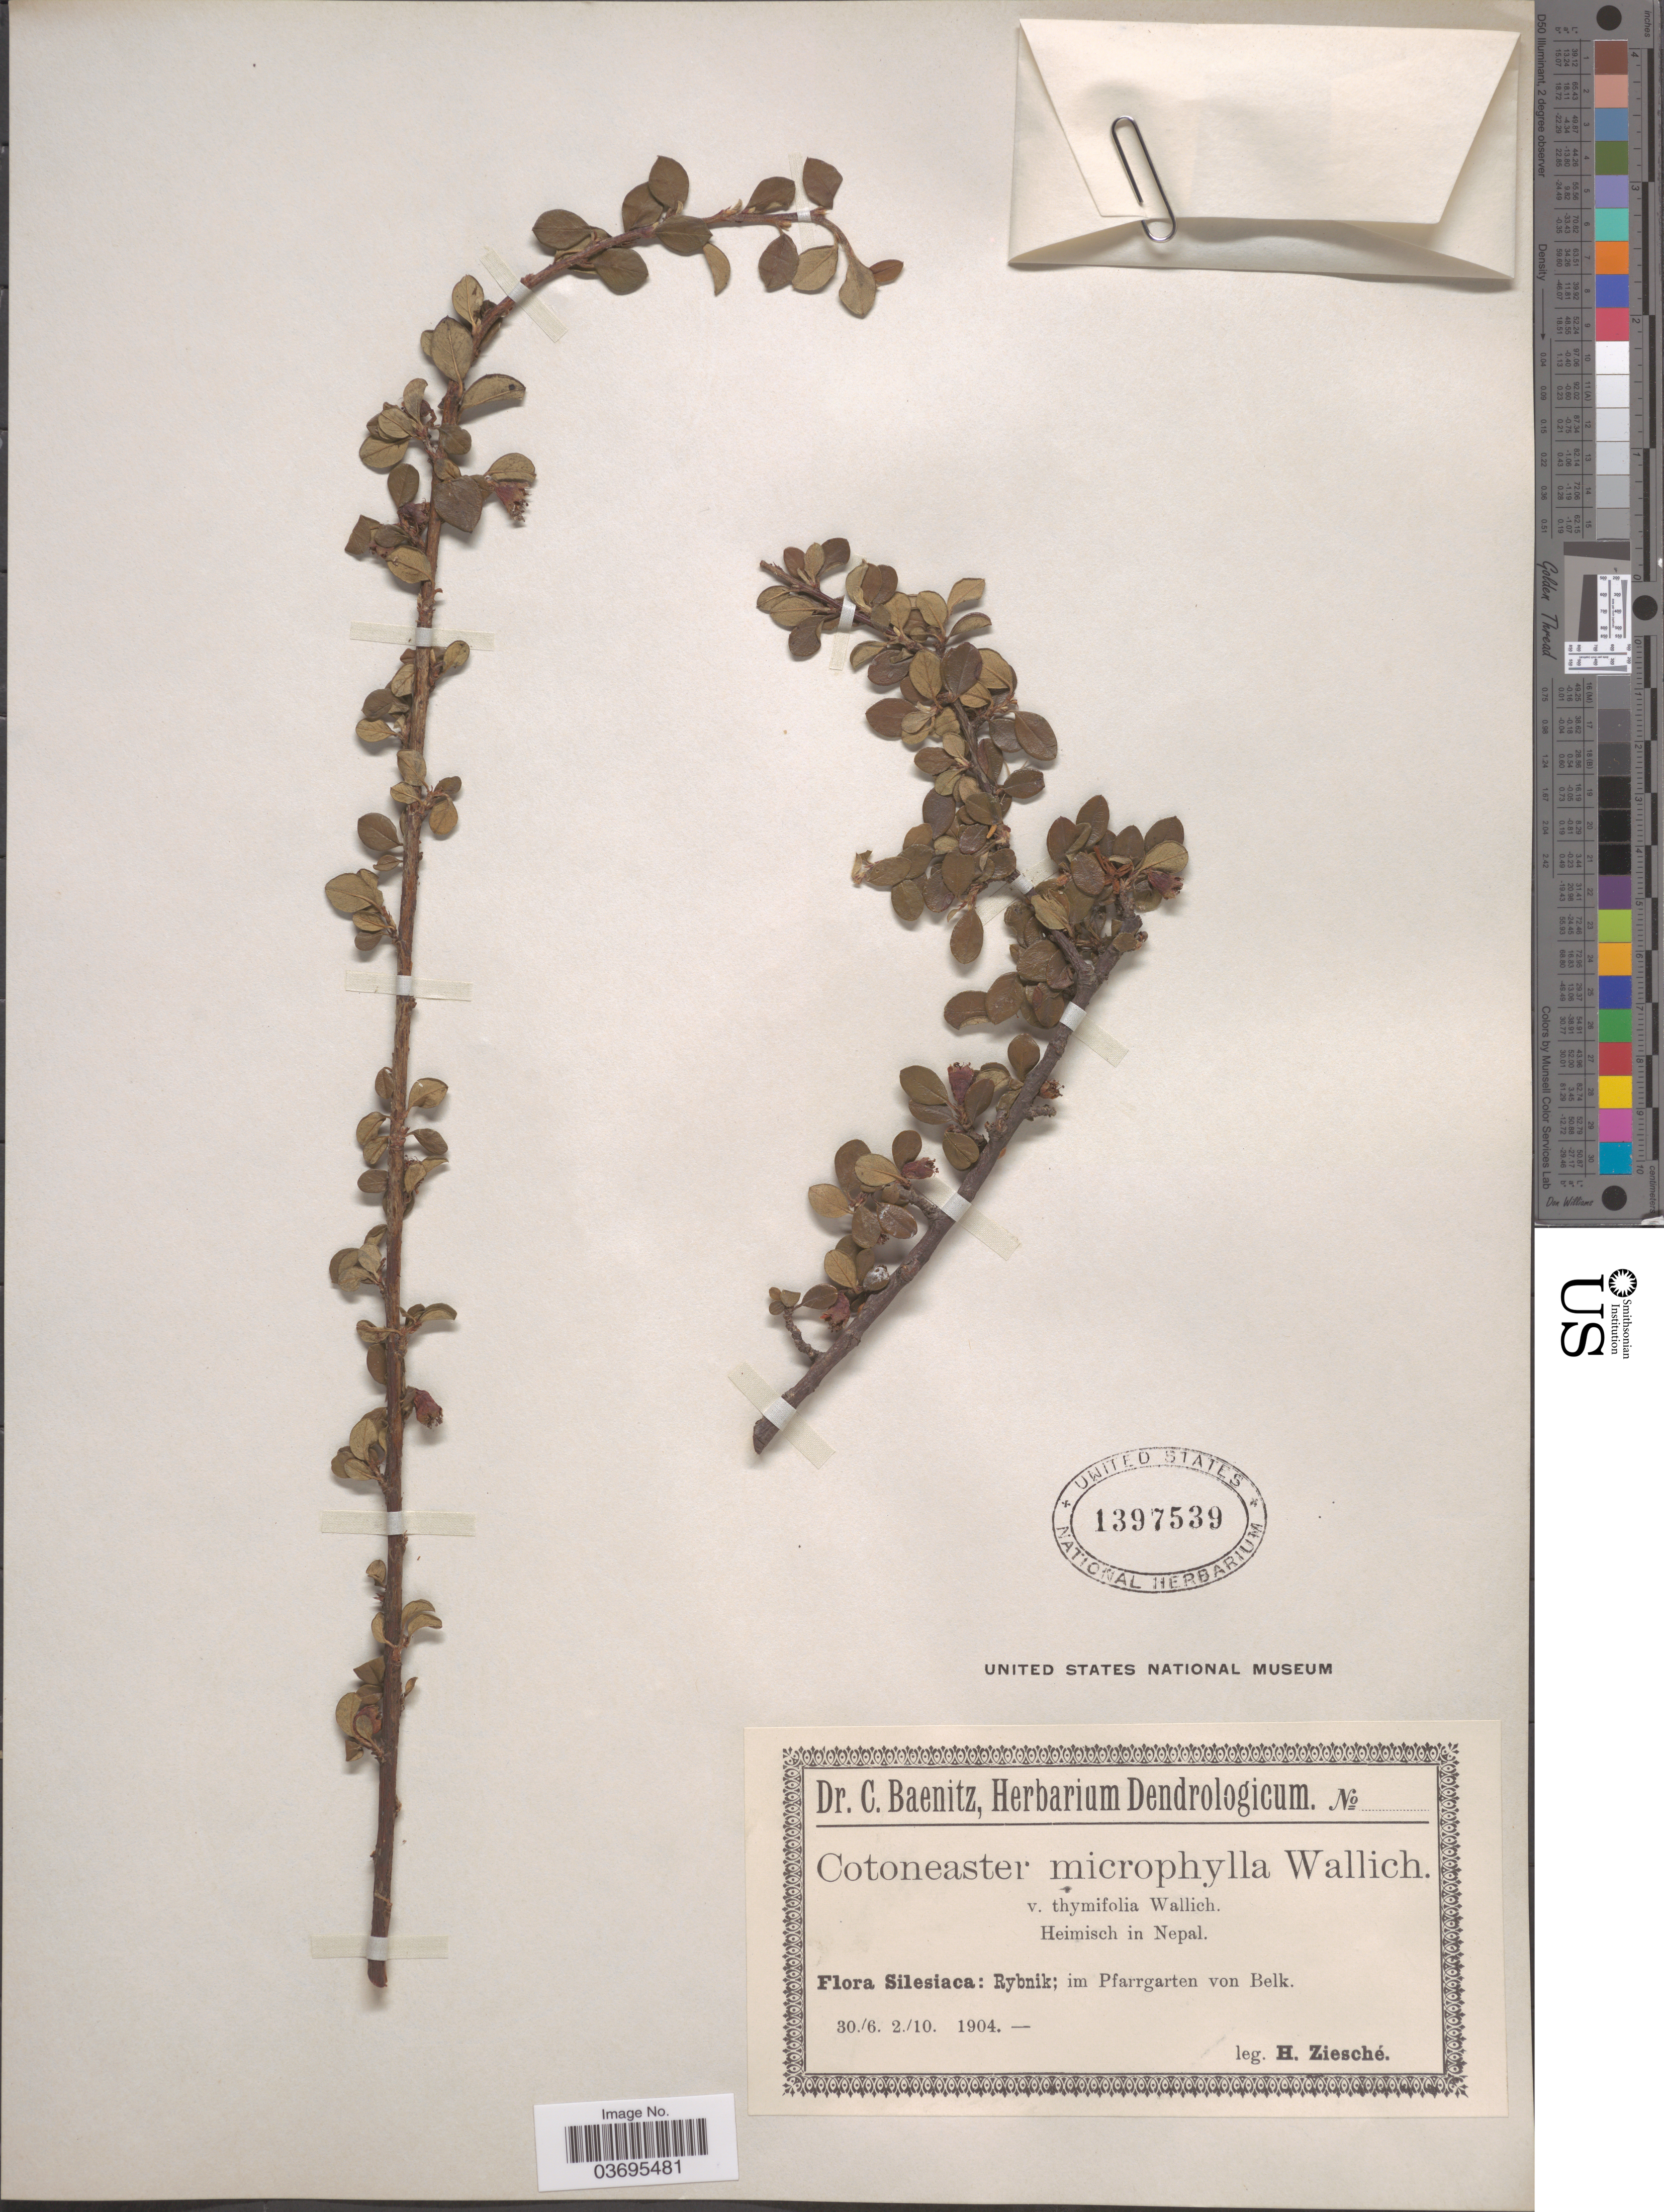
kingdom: Plantae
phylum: Tracheophyta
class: Magnoliopsida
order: Rosales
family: Rosaceae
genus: Cotoneaster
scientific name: Cotoneaster microphyllus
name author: Wall ex Lindl.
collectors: H. Ziesché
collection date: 1904-06-30/1904-10-02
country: Poland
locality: Silesiaca: Rybnik; im Pfarrgarten von Belk.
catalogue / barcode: US 1397539